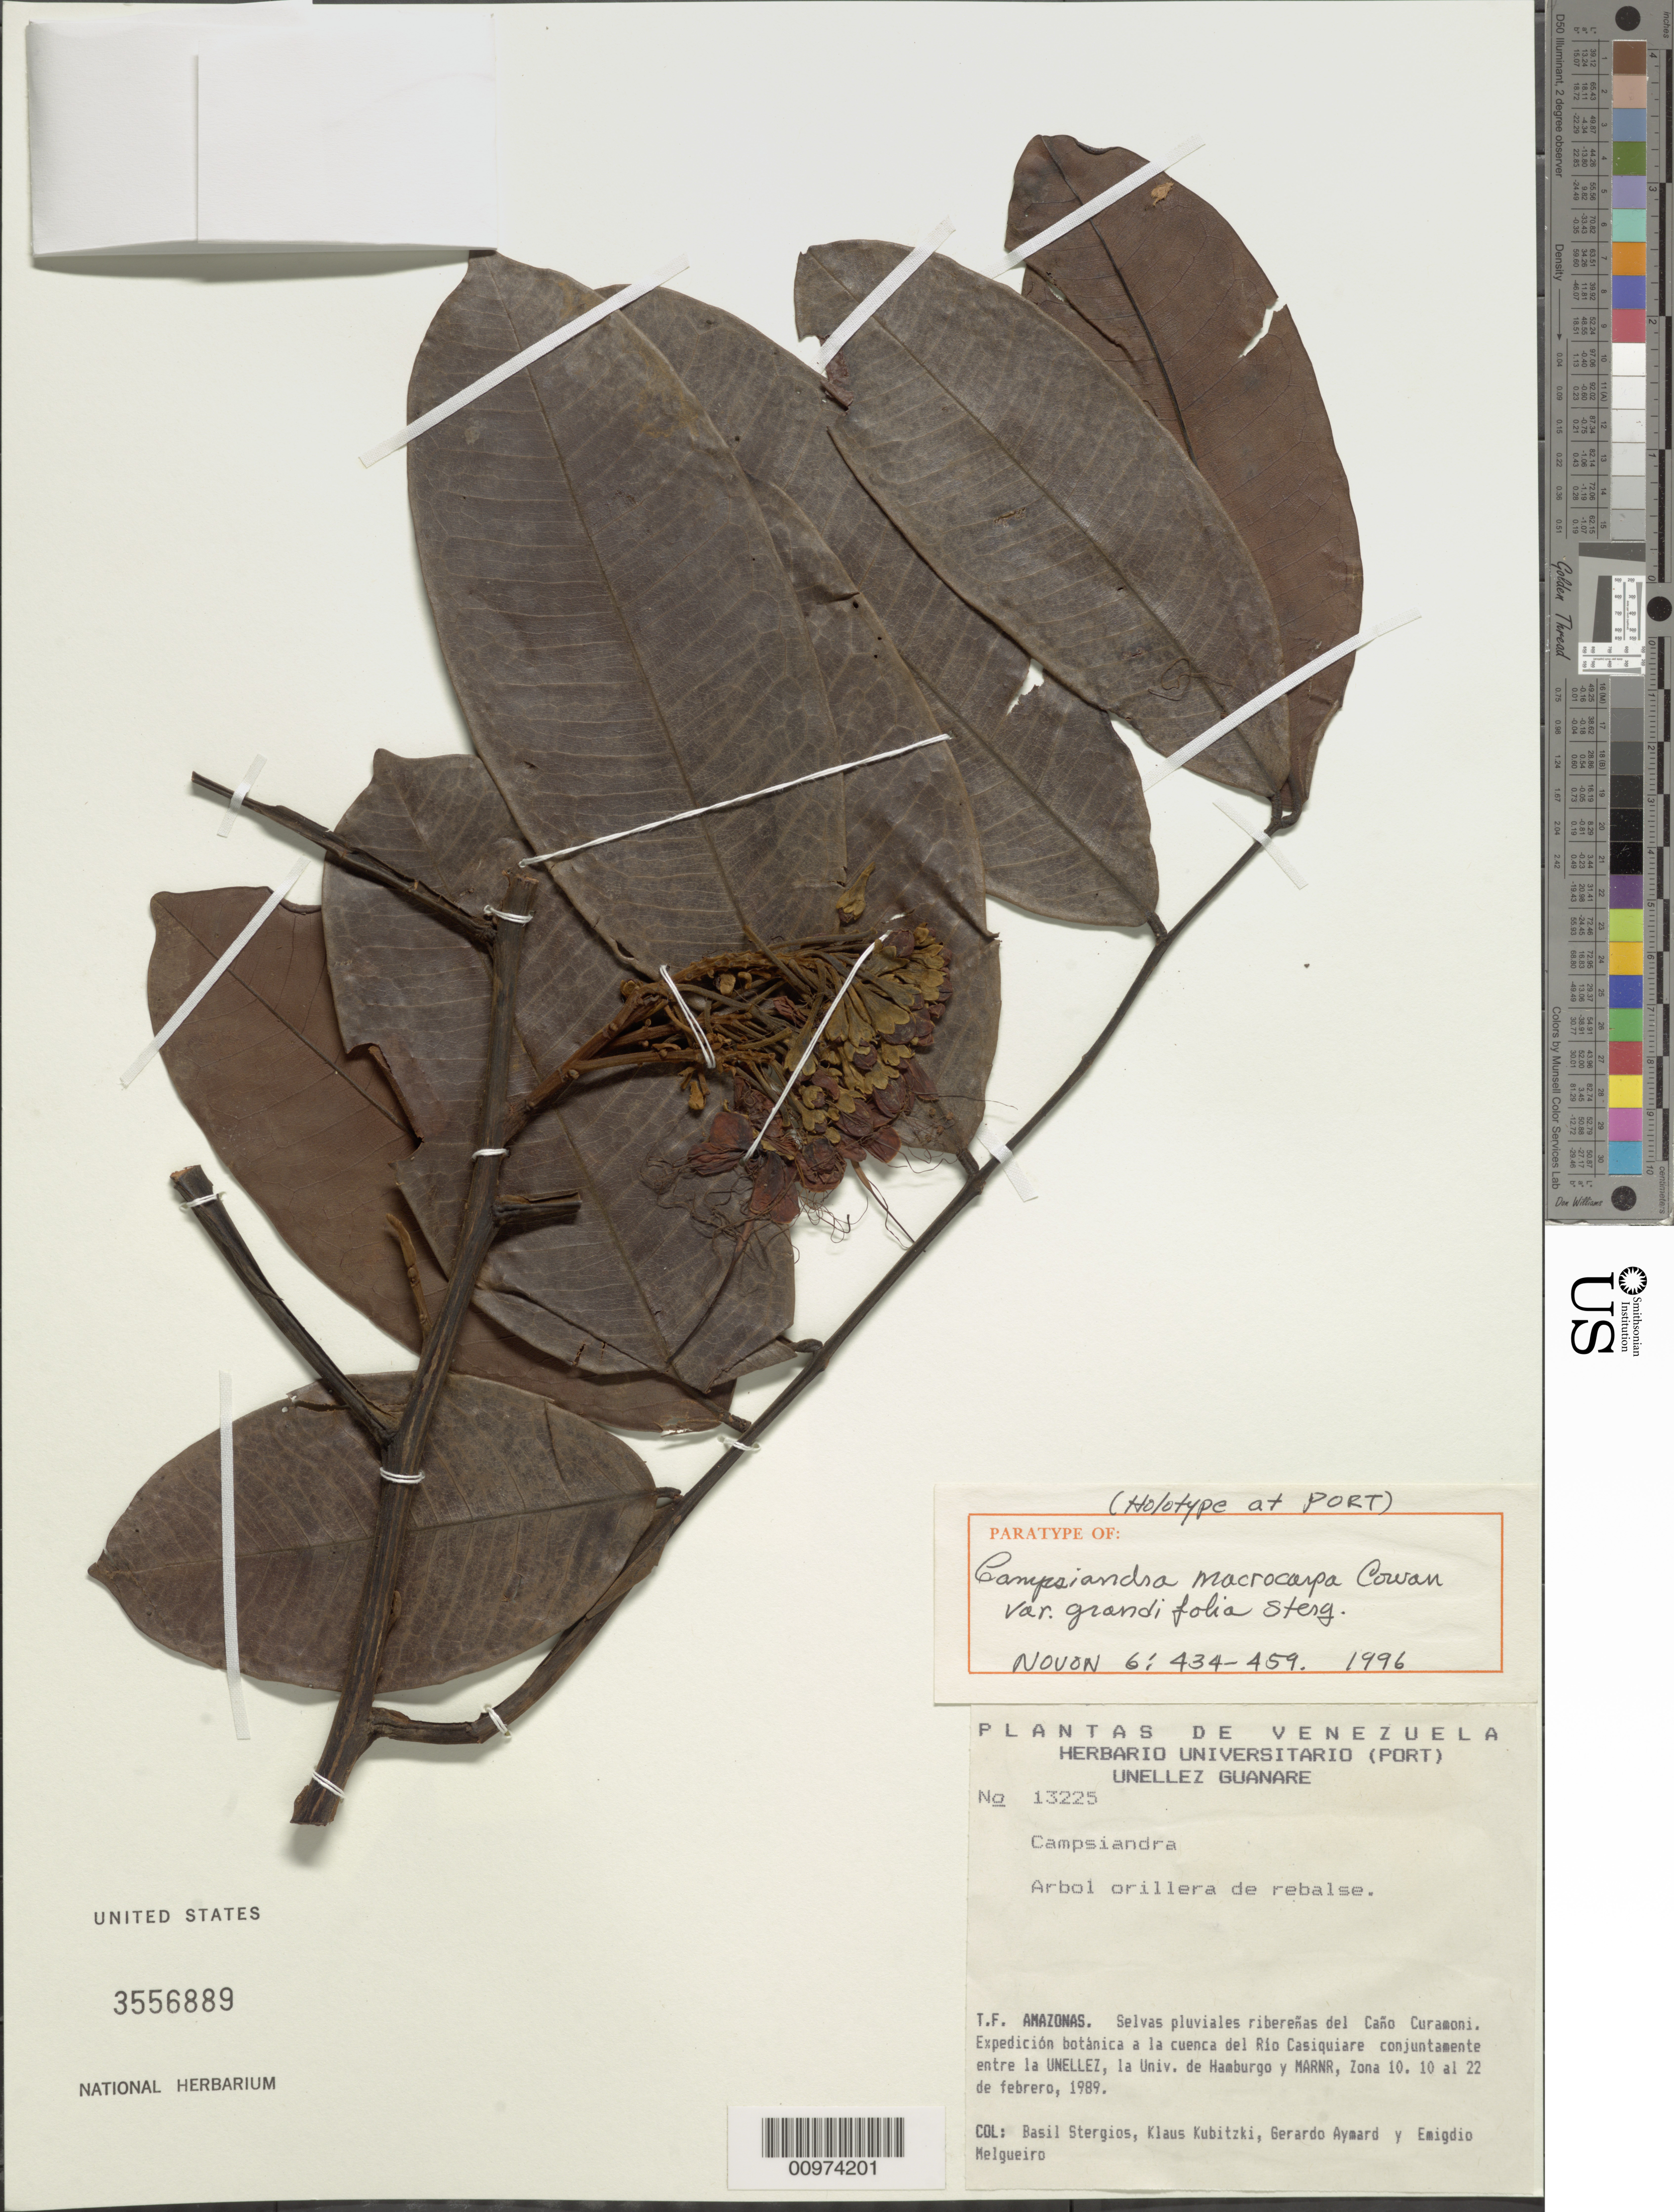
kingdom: Plantae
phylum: Tracheophyta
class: Magnoliopsida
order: Fabales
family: Fabaceae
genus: Campsiandra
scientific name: Campsiandra macrocarpa var. grandifolia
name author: Stergios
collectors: B. G. Stergios, K. Kubitzki, G. A. Aymard & E. Melgueiro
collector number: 13225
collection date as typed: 10-Feb-89 to 22-Feb-89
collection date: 1989-02-10/1989-02-22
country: Venezuela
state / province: Amazonas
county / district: Río Negro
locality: Caño Curamoni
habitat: Selvas pluviales ribereñas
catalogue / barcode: US 3556889